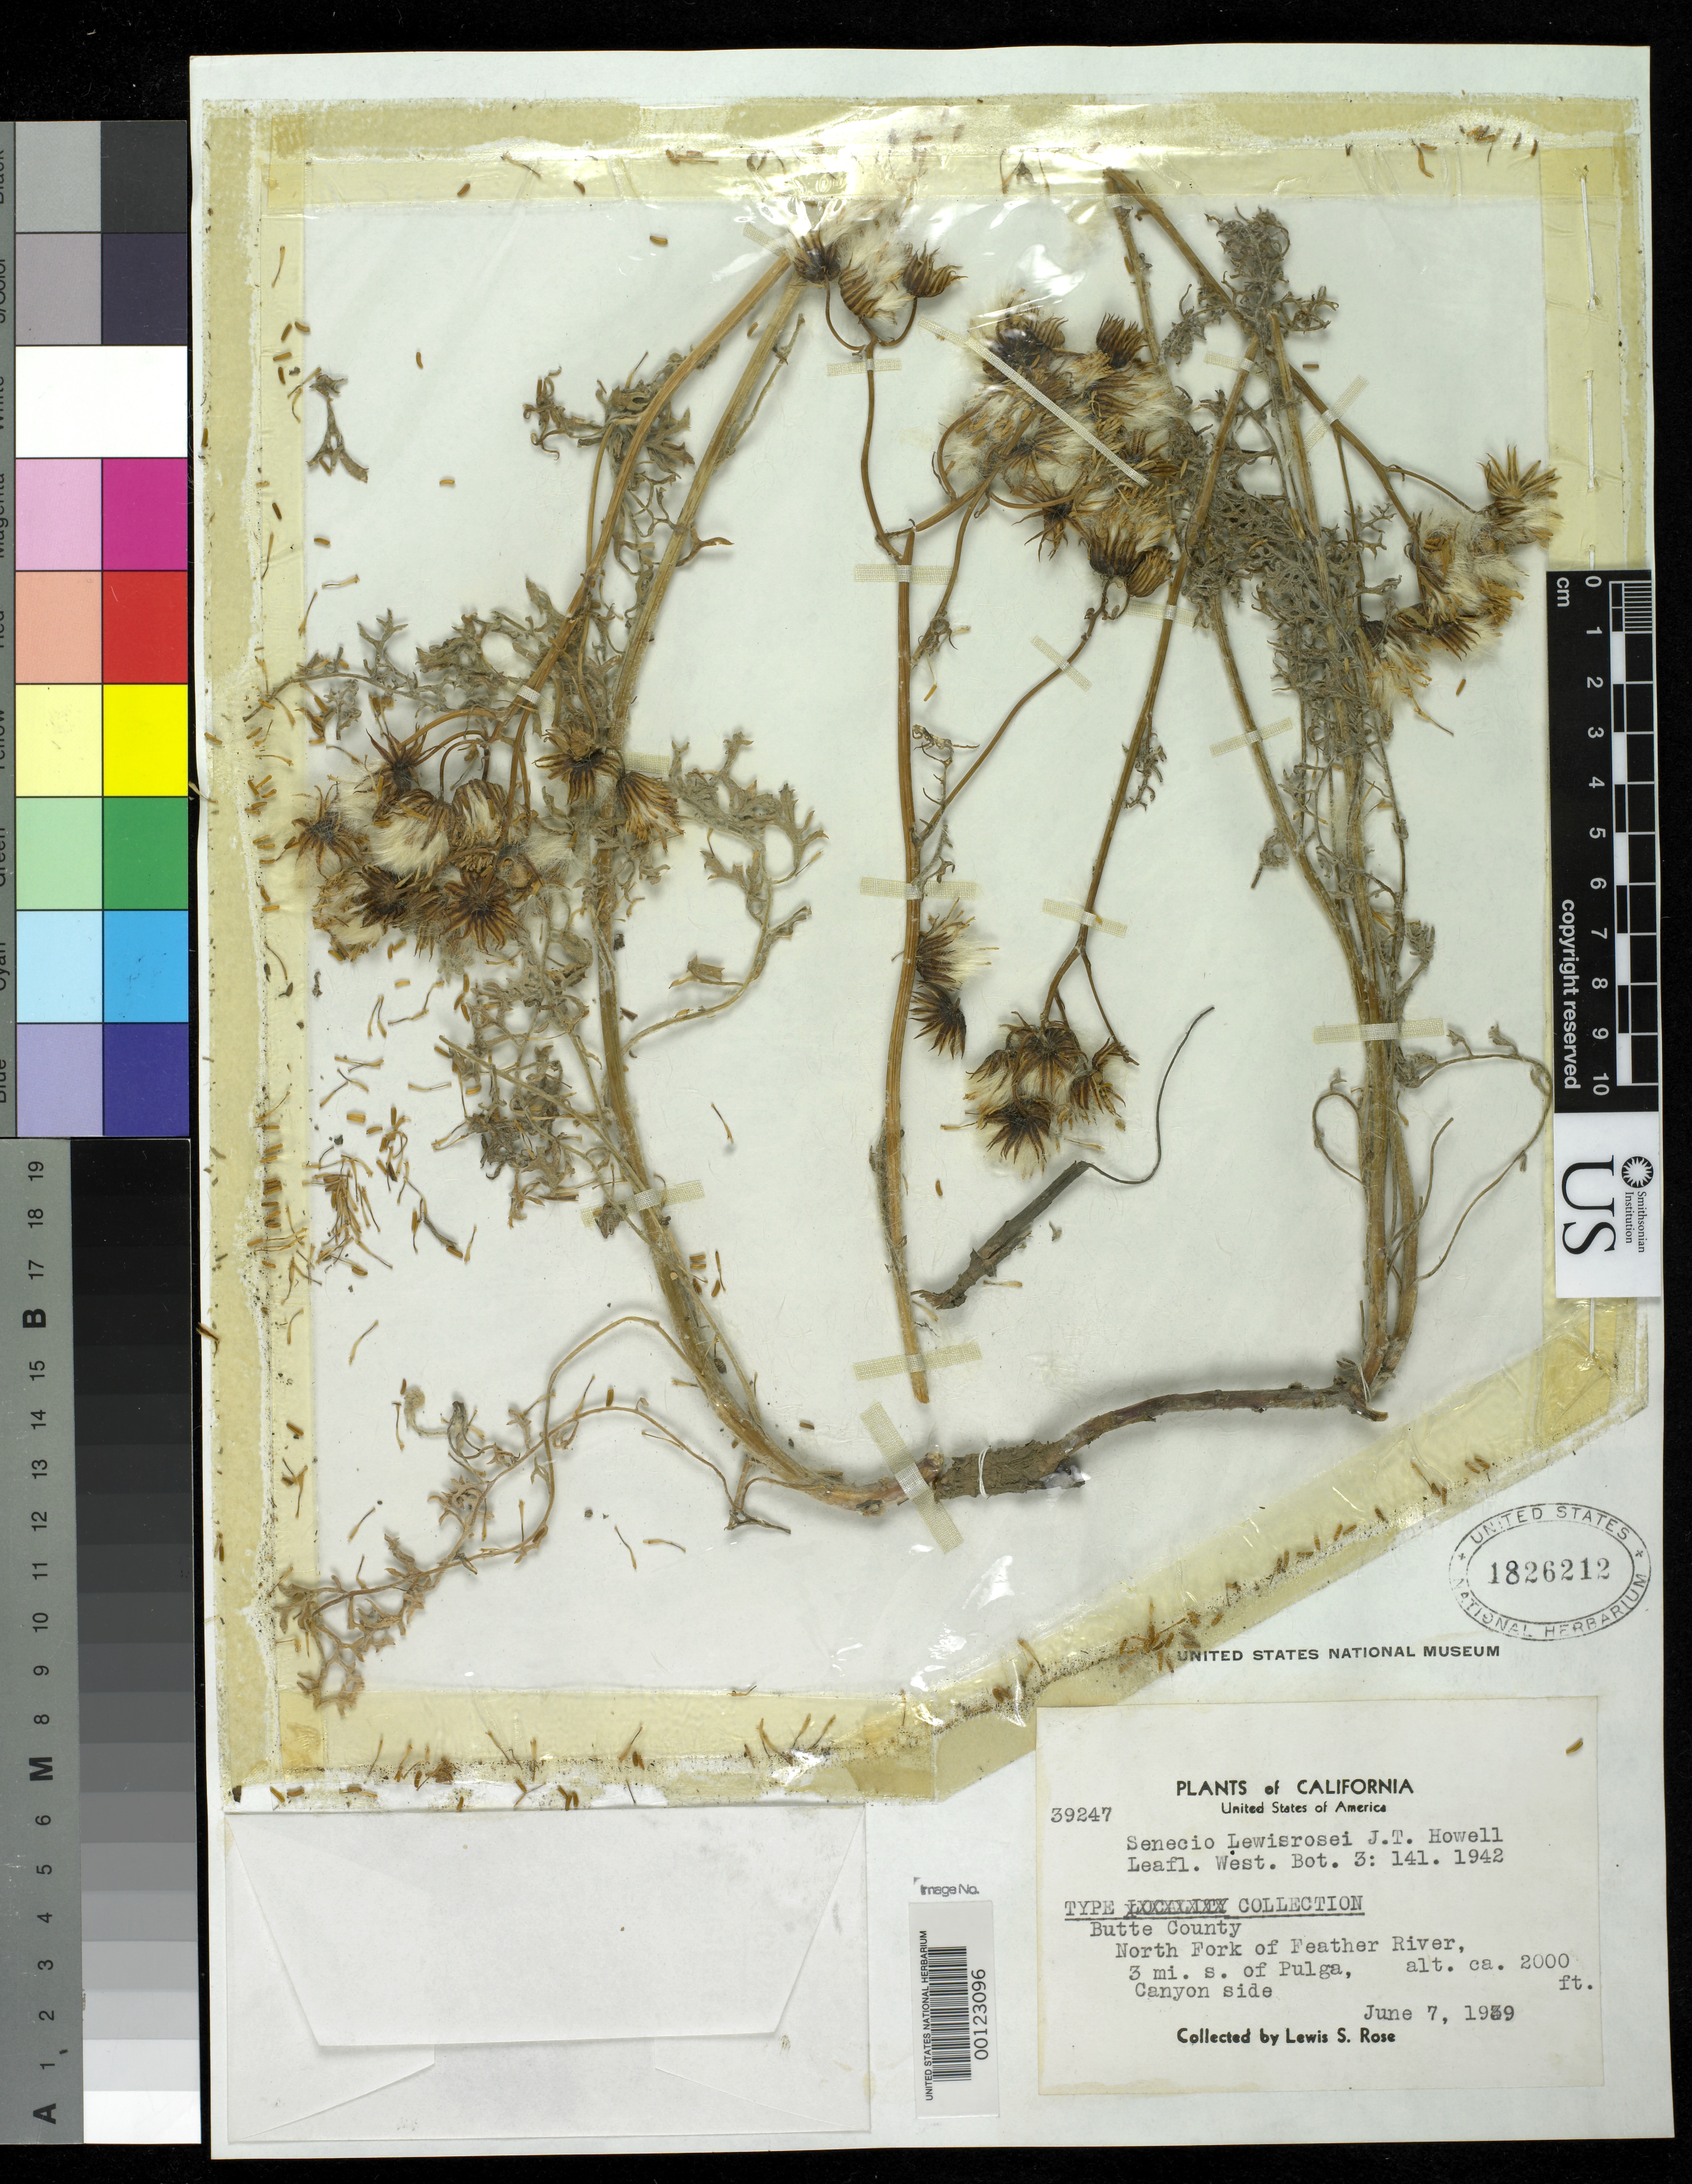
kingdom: Plantae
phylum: Tracheophyta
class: Magnoliopsida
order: Asterales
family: Asteraceae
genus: Senecio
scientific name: Senecio lewisrosei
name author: J.T. Howell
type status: Isotype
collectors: L. S. Rose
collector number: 39247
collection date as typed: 07 Jun 1939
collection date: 1939-06-07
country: United States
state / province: California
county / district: Butte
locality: Canyon of north fork of Feather River, 3 miles south of Pulga; alt. 2000 ft.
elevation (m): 610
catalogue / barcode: US 1826212